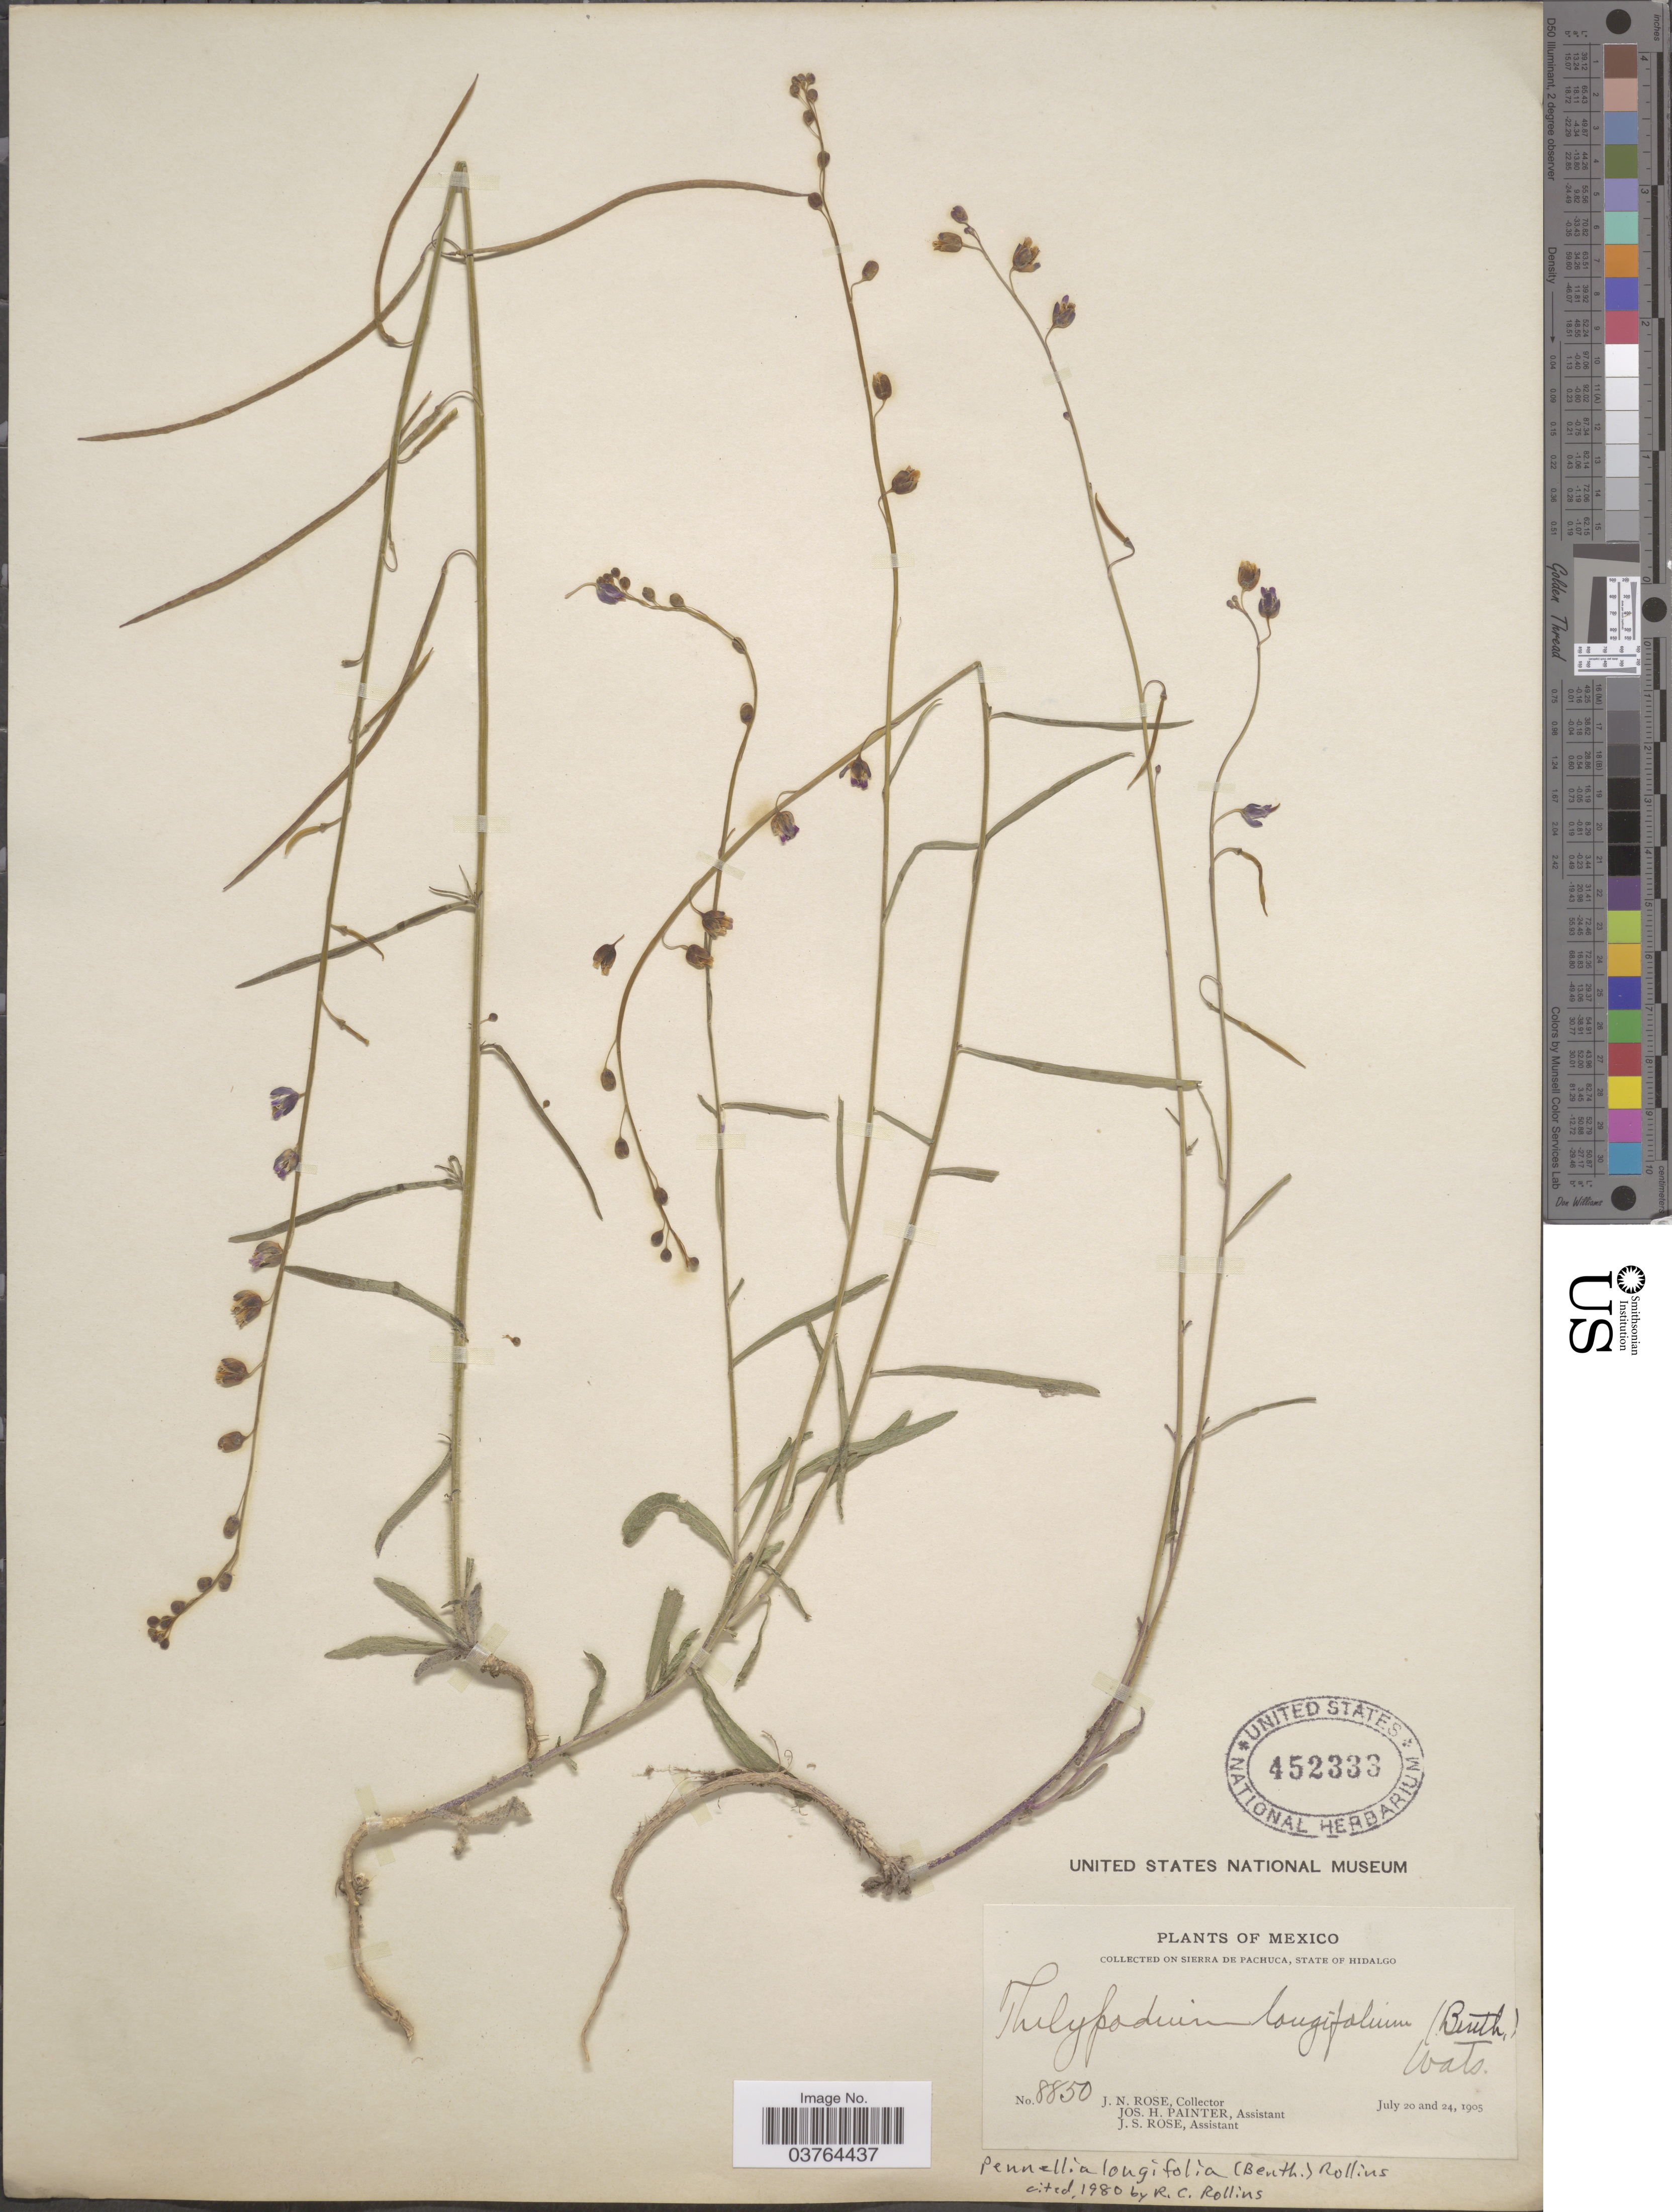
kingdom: Plantae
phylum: Tracheophyta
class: Magnoliopsida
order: Brassicales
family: Brassicaceae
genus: Pennellia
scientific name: Pennellia longifolia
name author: (Benth.) Rollins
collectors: J. N. Rose, J. H. Painter & J. S. Rose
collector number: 8850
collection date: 1905-07-20/1905-07-24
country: Mexico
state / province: Hidalgo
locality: On Sierra de Pachuca.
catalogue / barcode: US 452333